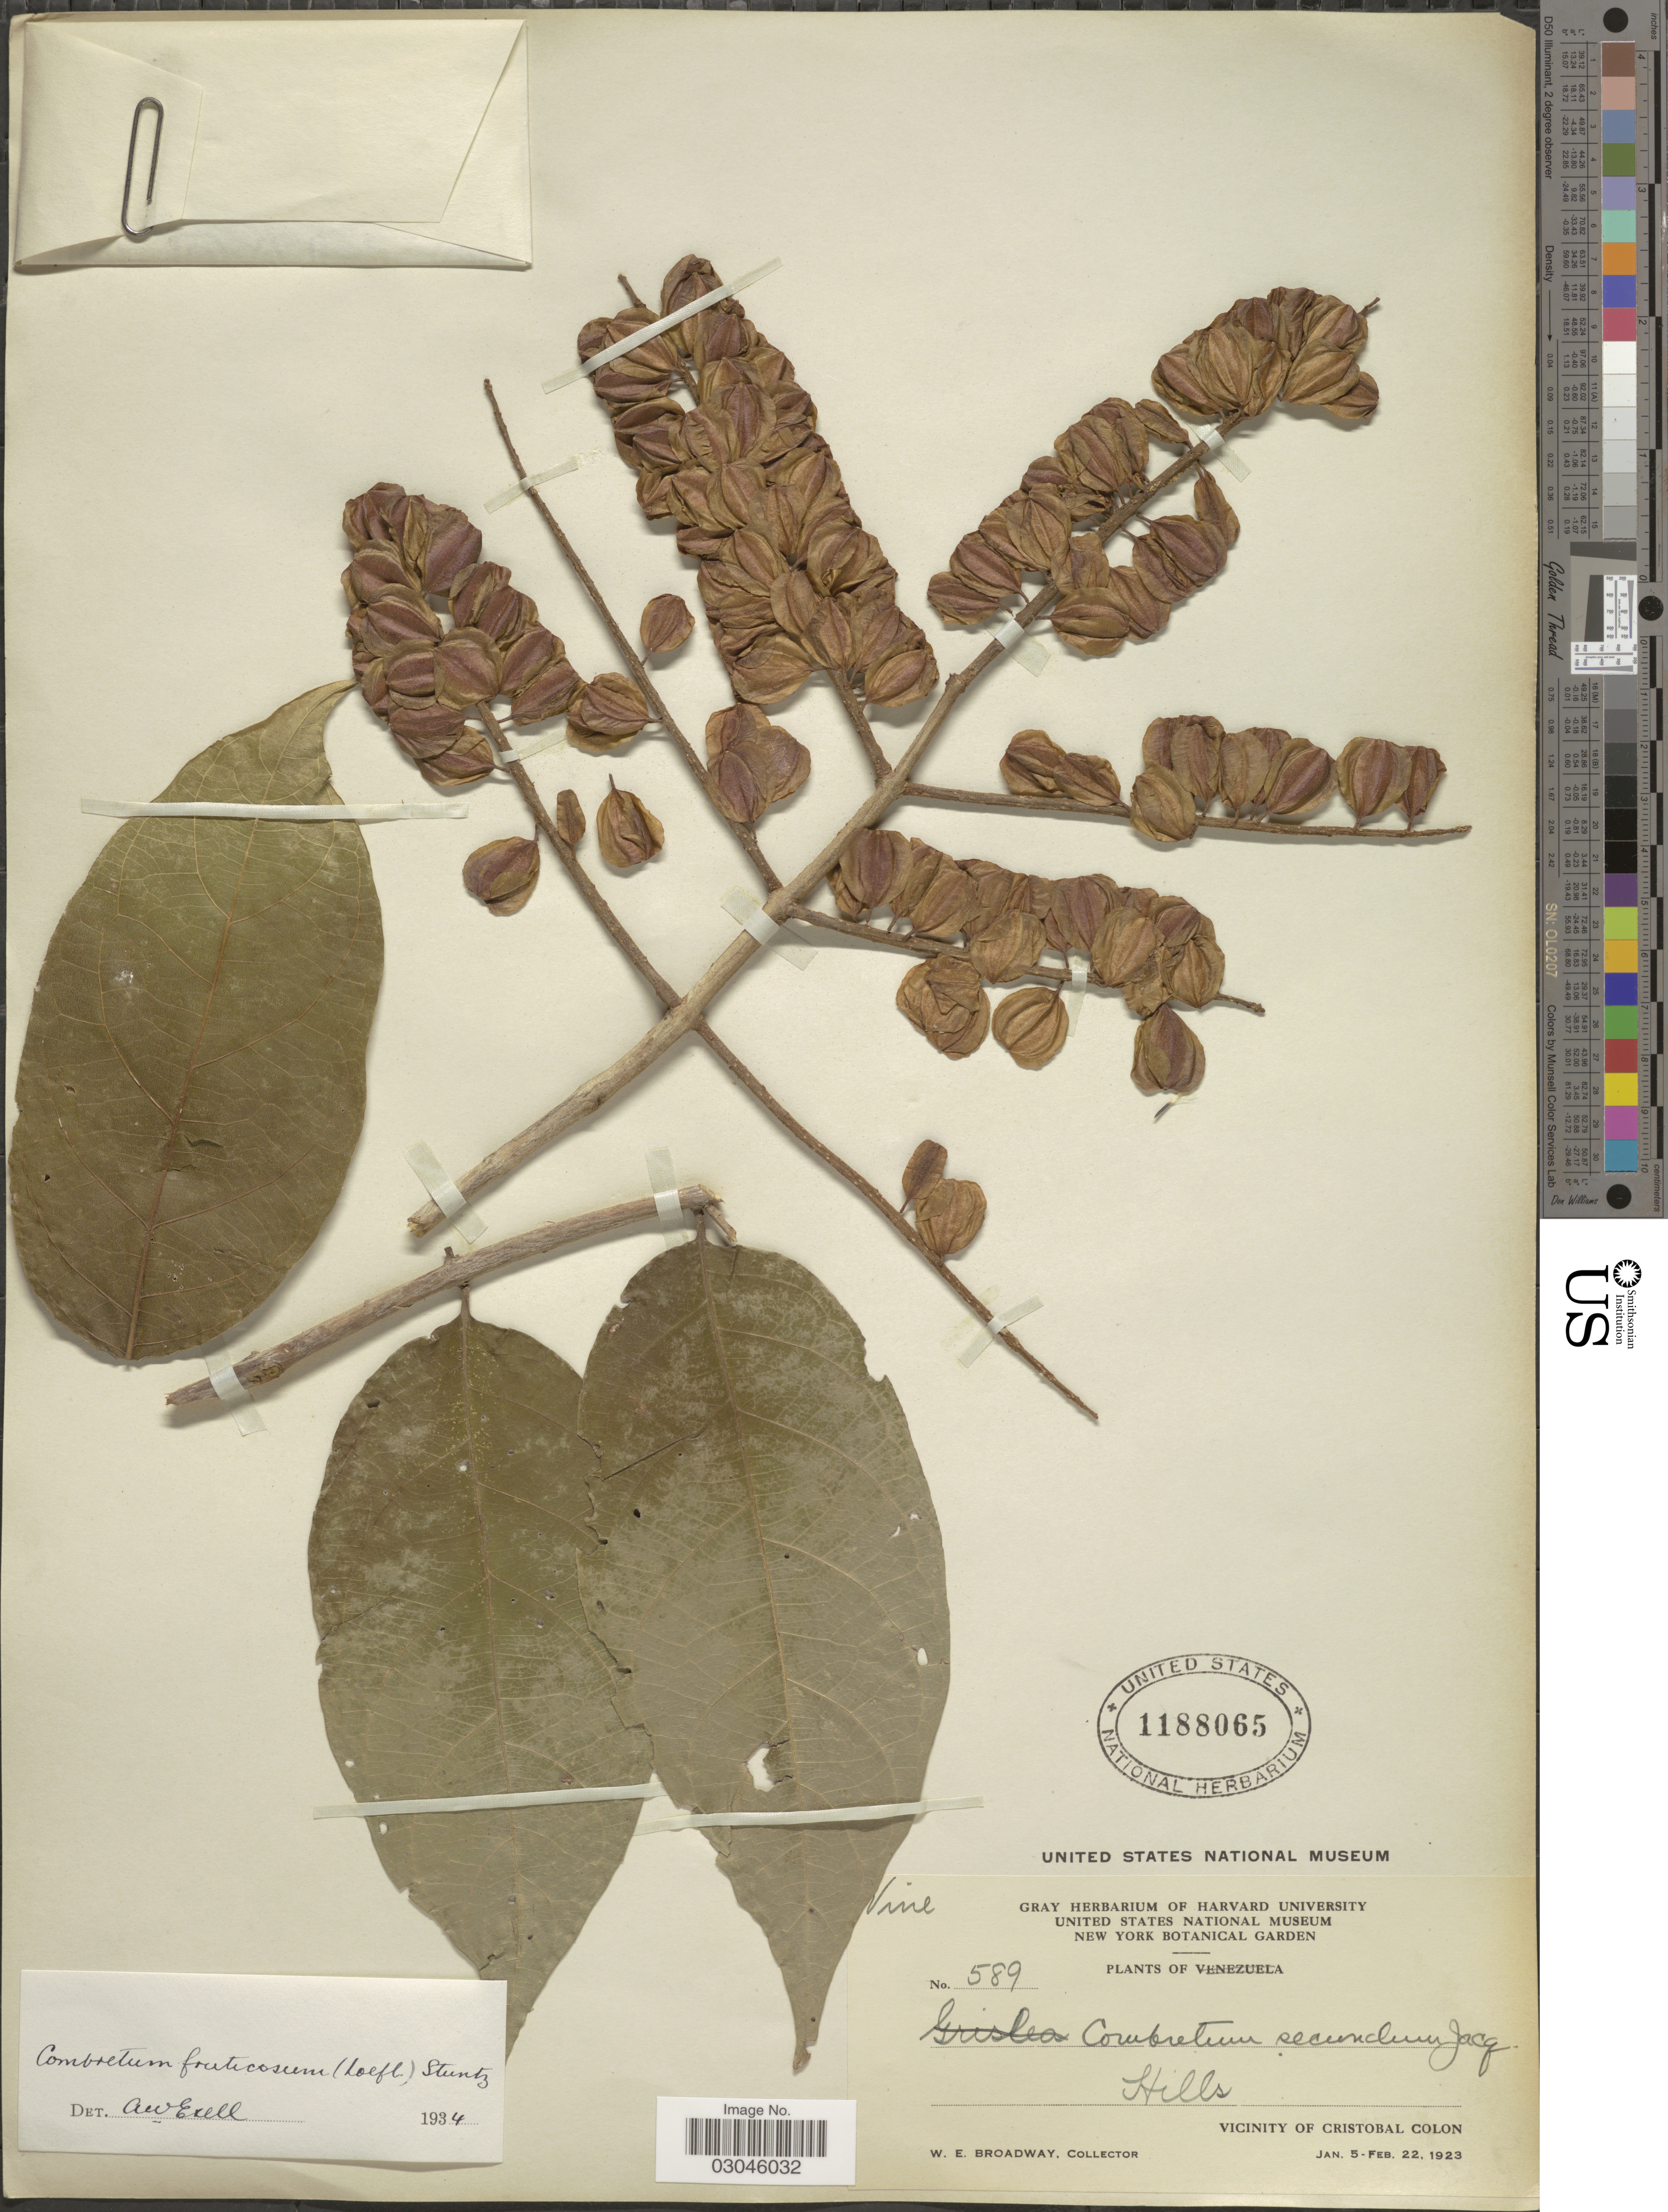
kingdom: Plantae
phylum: Tracheophyta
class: Magnoliopsida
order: Myrtales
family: Combretaceae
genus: Combretum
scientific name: Combretum fruticosum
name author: (Loefl.) Stuntz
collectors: W. E. Broadway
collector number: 589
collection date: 1923-01-05/1923-02-22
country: Venezuela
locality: Vicinity of Cristobal Colon.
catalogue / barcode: US 1188065